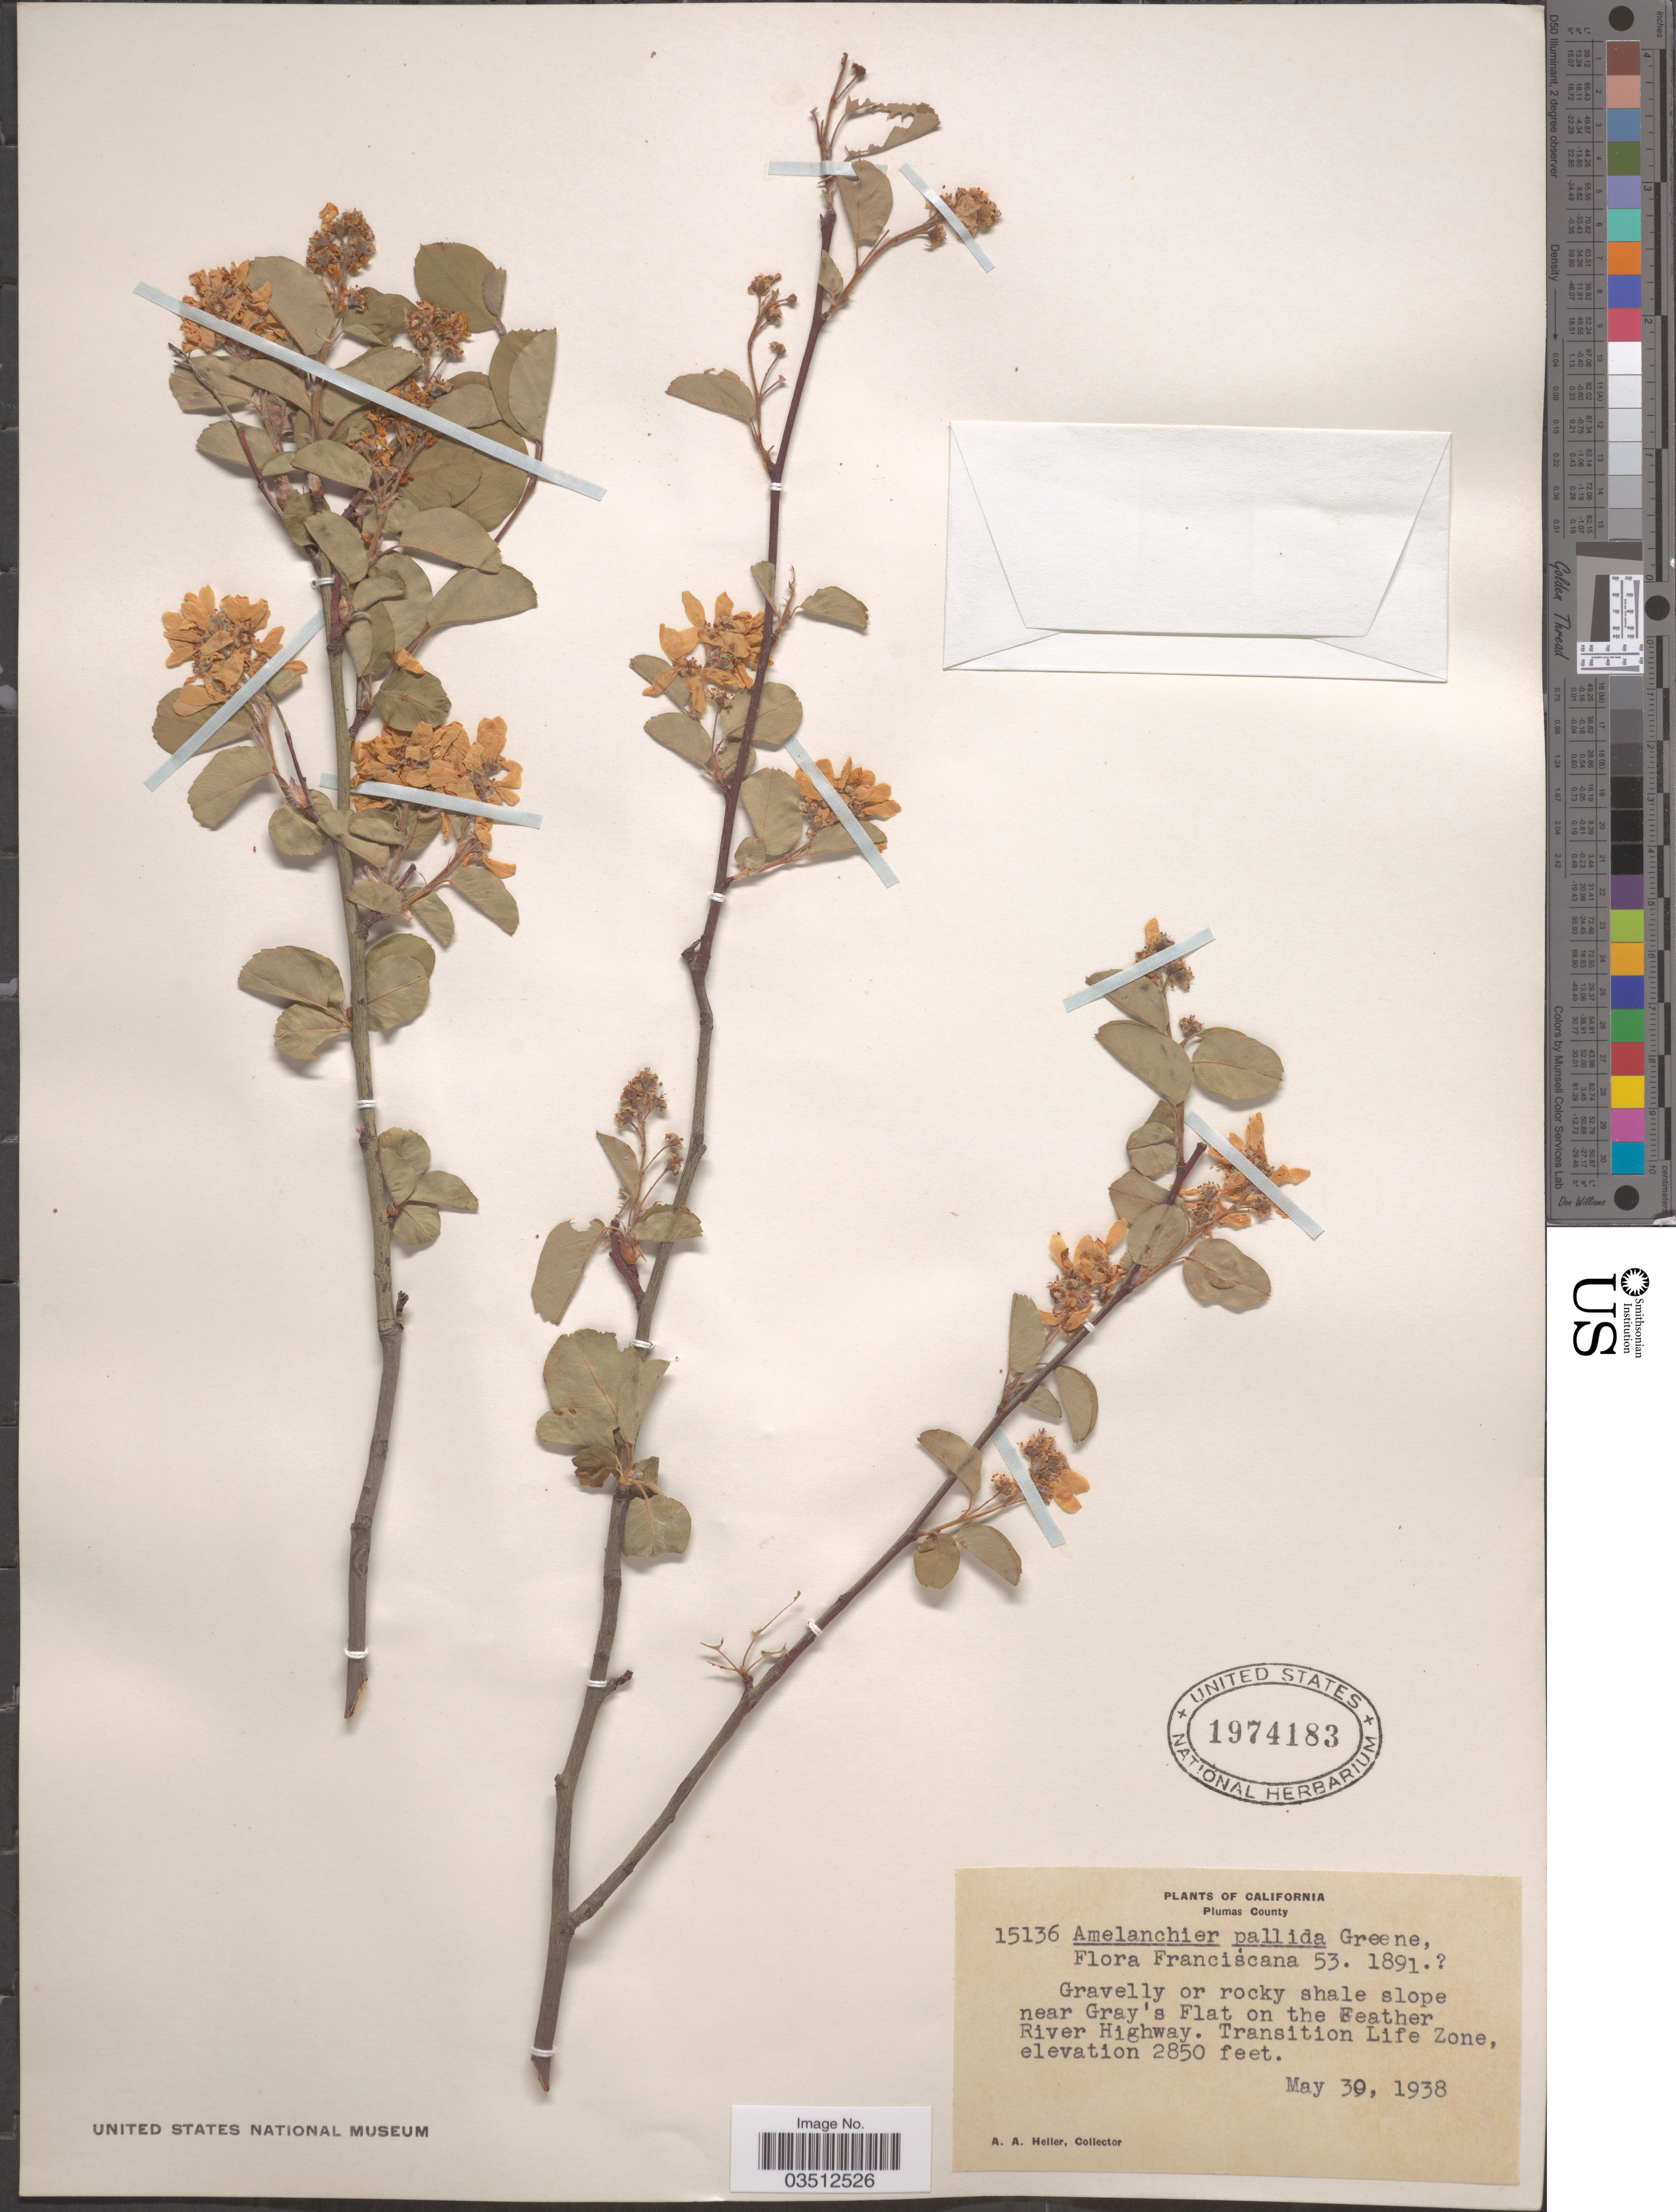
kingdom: Plantae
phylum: Tracheophyta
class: Magnoliopsida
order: Rosales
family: Rosaceae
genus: Amelanchier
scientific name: Amelanchier pallida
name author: Greene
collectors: A. A. Heller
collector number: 15136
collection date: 1938-05-30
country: United States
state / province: California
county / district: Plumas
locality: Plumas County. Gravelly or rocky shale slope near Gray's Flat on the Feather River Highway. Transition Life Zone.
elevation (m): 869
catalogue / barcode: US 1974183